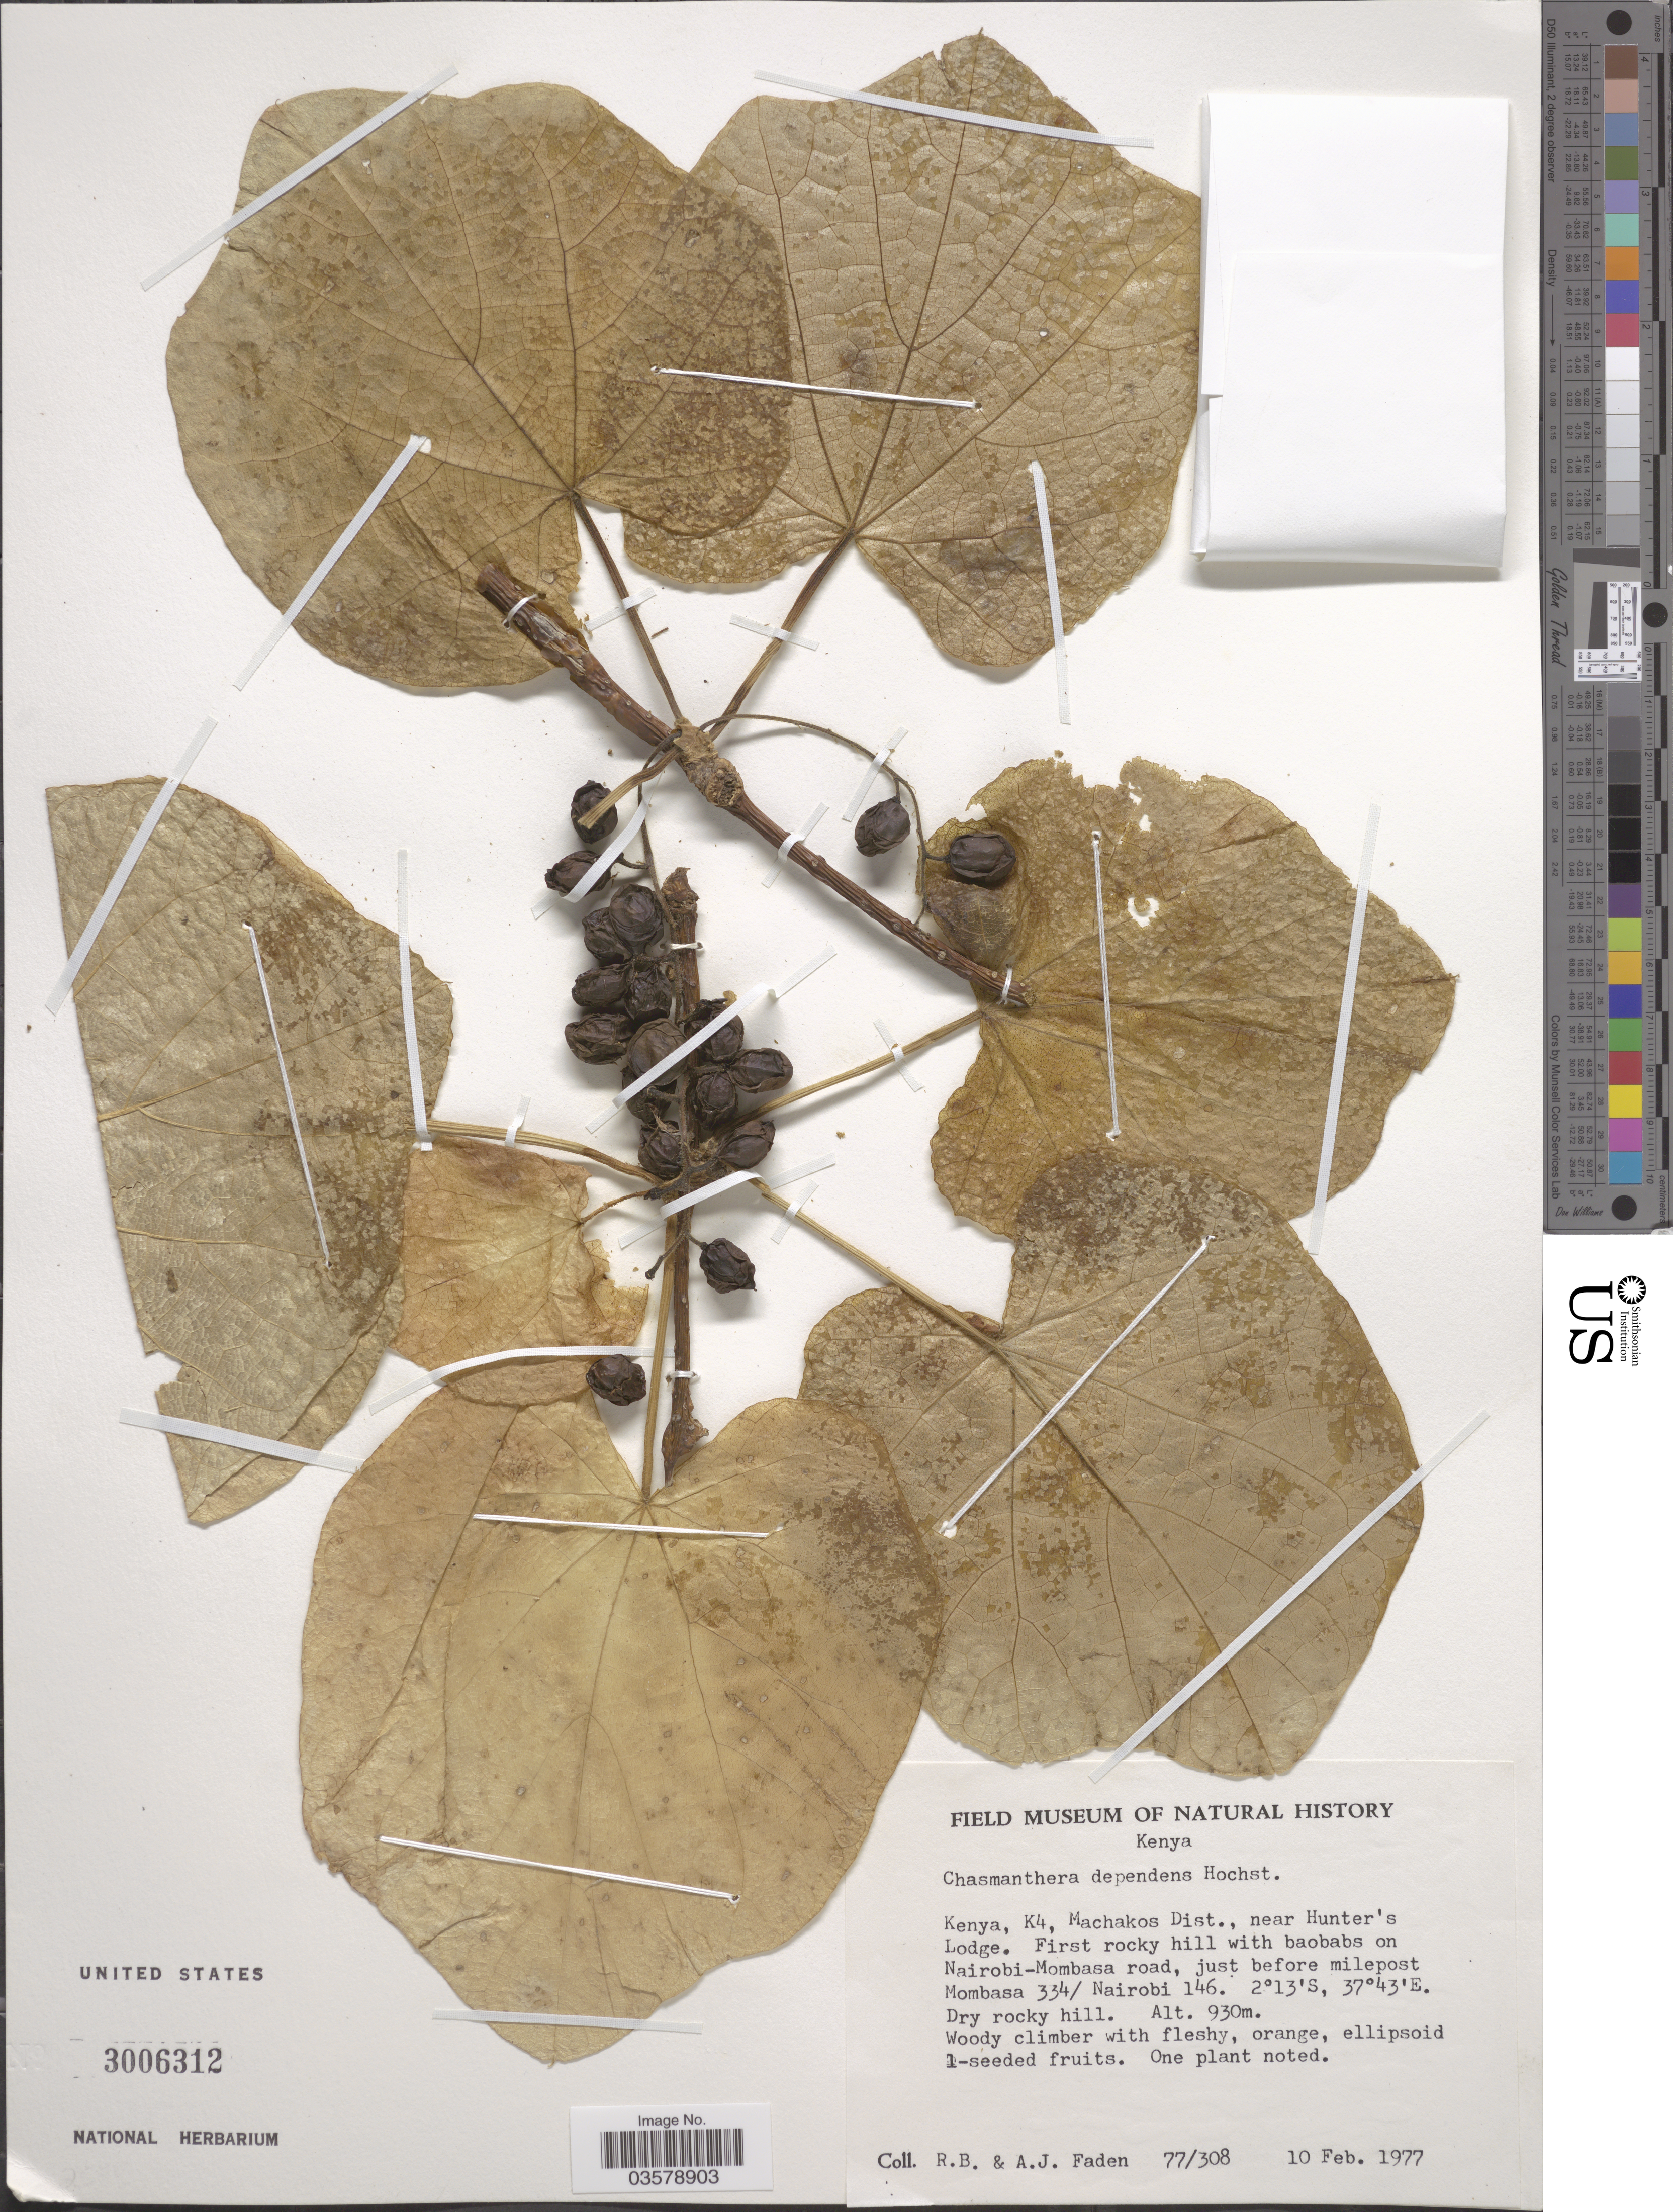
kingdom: Plantae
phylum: Tracheophyta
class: Magnoliopsida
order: Ranunculales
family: Menispermaceae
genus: Chasmanthera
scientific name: Chasmanthera dependens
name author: Hochst.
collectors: R. B. Faden & A. J. Faden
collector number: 77/308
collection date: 1977-02-10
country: Kenya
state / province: Machakos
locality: K4, Machakos Dist., near Hunter's Lodge. First rocky hill with baobabs on Nairobi-Mombasa road, just before milepost Mombasa 334/ Nairobi 146.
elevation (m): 930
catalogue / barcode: US 3006312